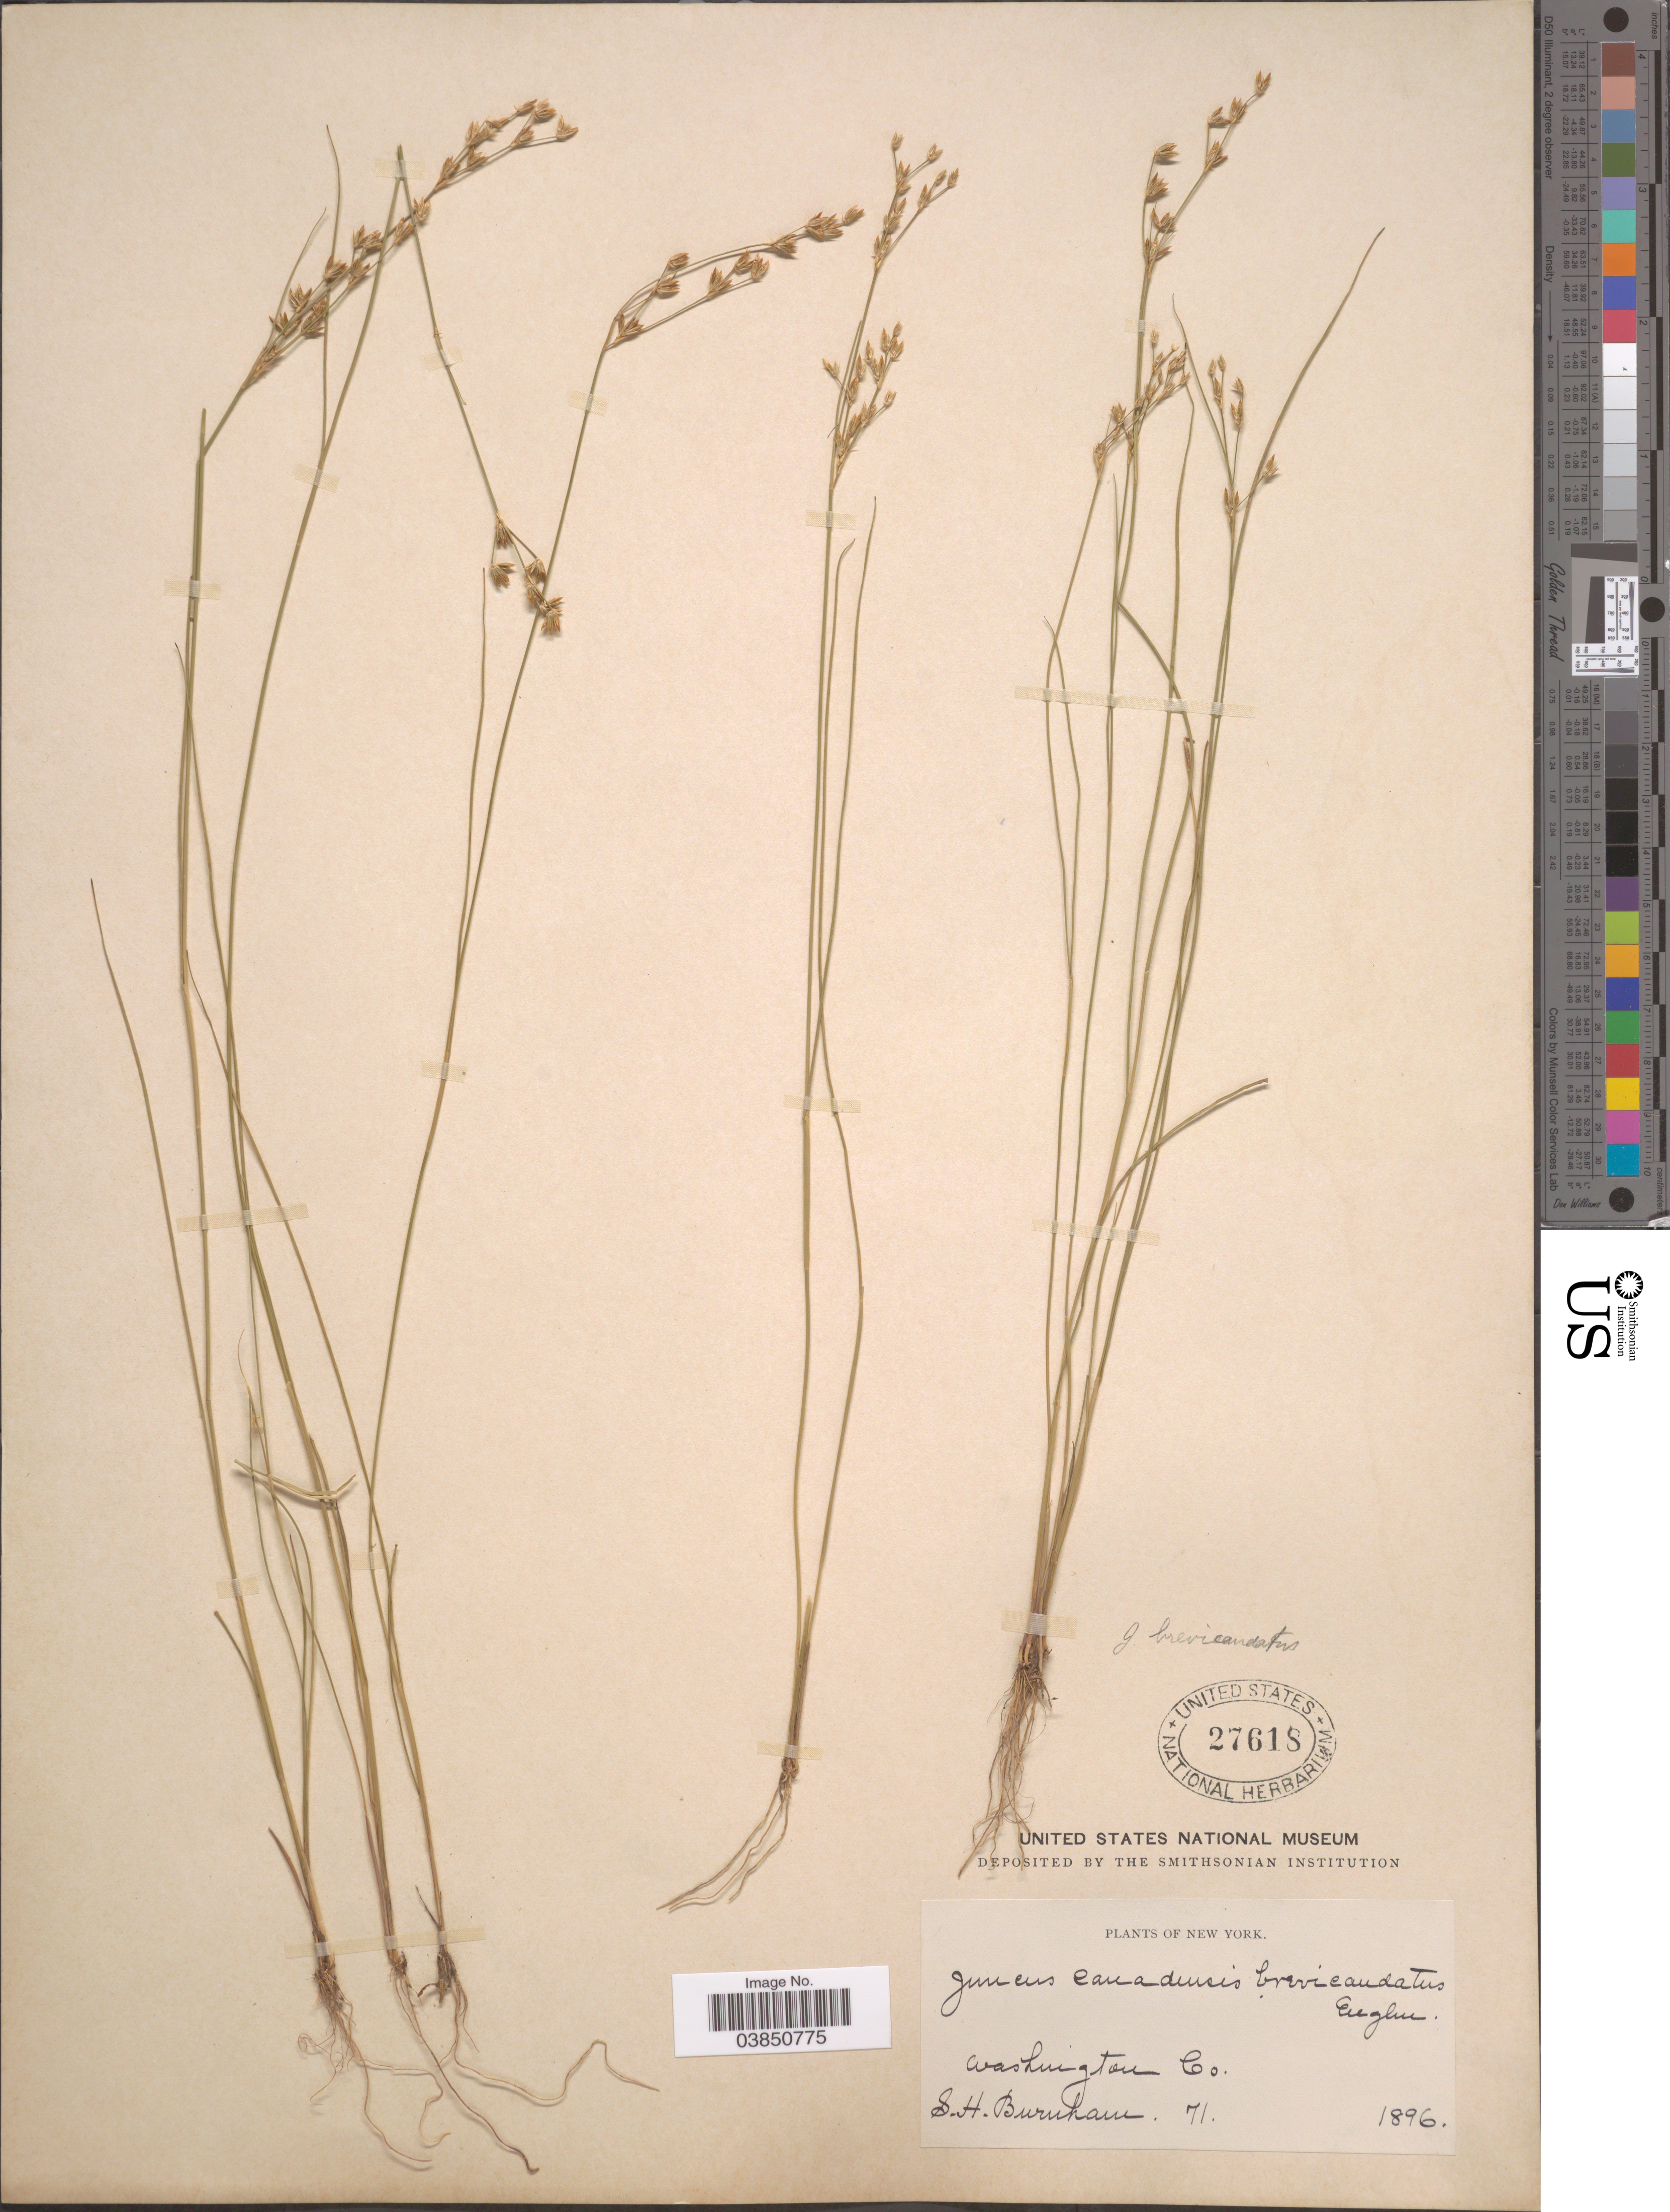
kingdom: Plantae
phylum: Tracheophyta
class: Liliopsida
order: Poales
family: Juncaceae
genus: Juncus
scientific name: Juncus brevicaudatus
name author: (Engelm.) Fernald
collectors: S. Burnham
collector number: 71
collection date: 1896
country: United States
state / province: New York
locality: Washington Co.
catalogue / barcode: US 27618